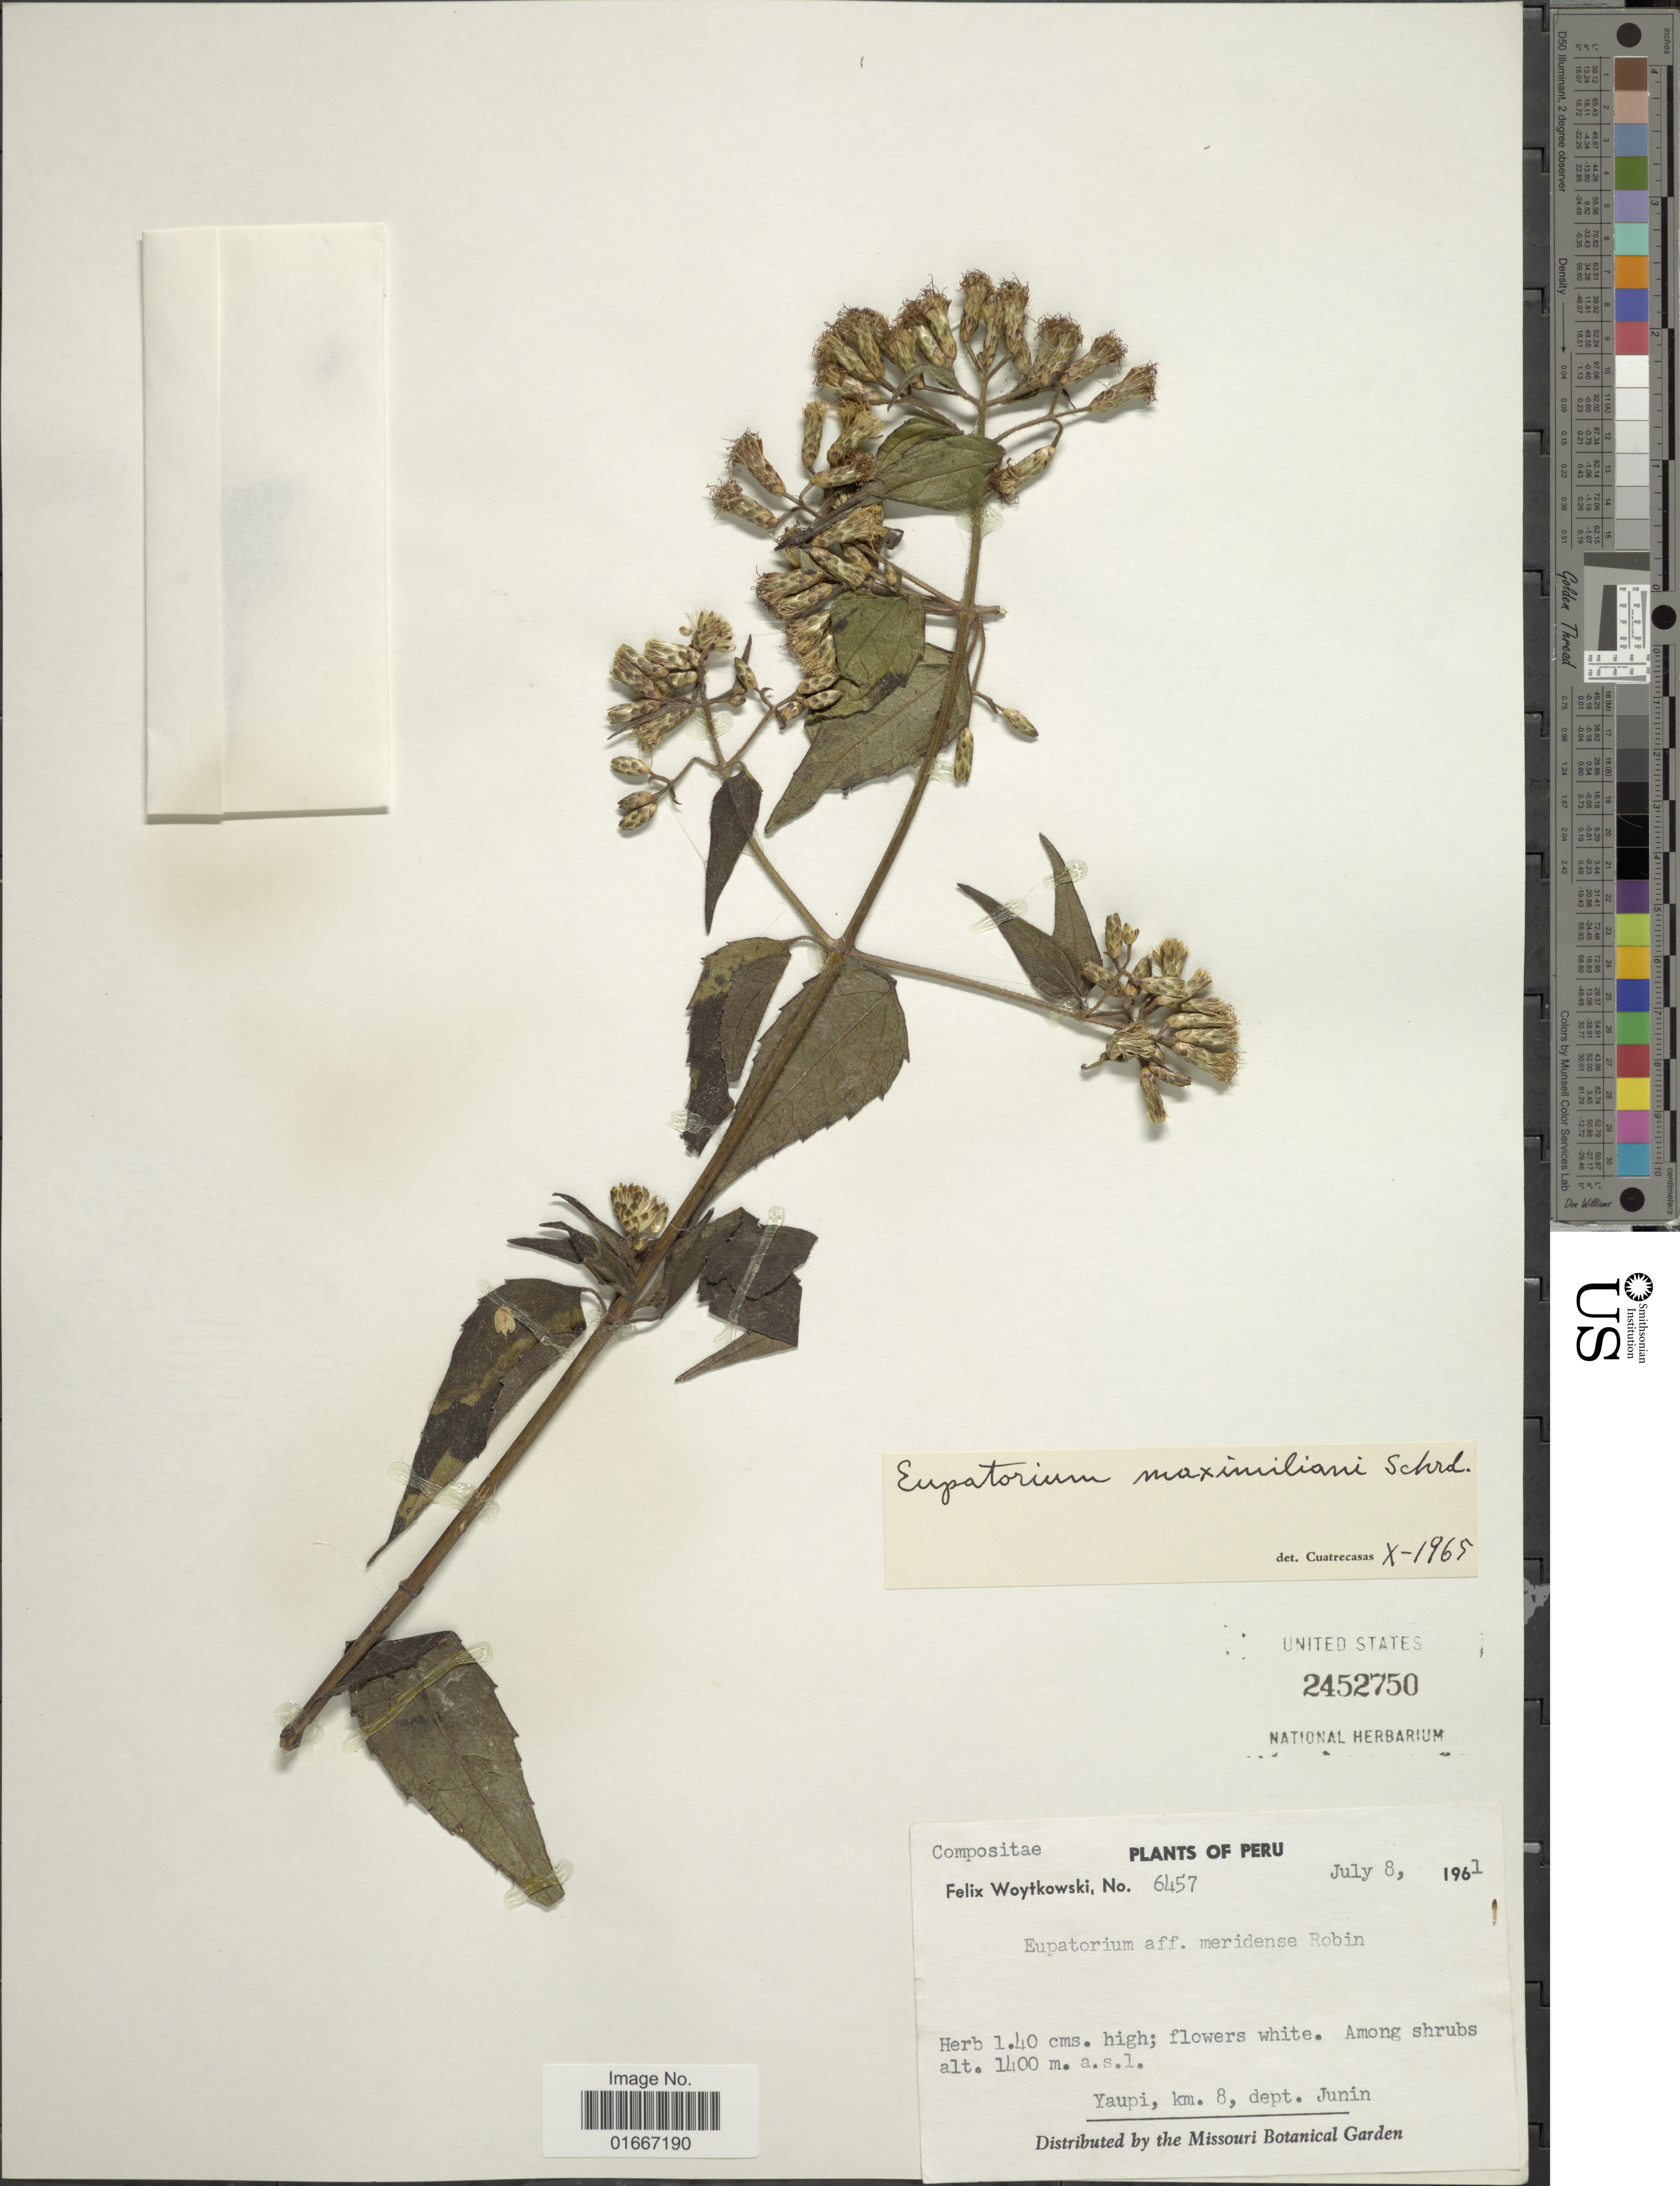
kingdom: Plantae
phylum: Tracheophyta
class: Magnoliopsida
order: Asterales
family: Asteraceae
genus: Chromolaena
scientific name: Chromolaena odorata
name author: (L.) R.M. King & H. Rob.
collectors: F. Woytkowski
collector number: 6457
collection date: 1961-07-08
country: Peru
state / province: Junín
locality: Yaupi, km. 8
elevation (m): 1400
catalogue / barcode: US 2452750